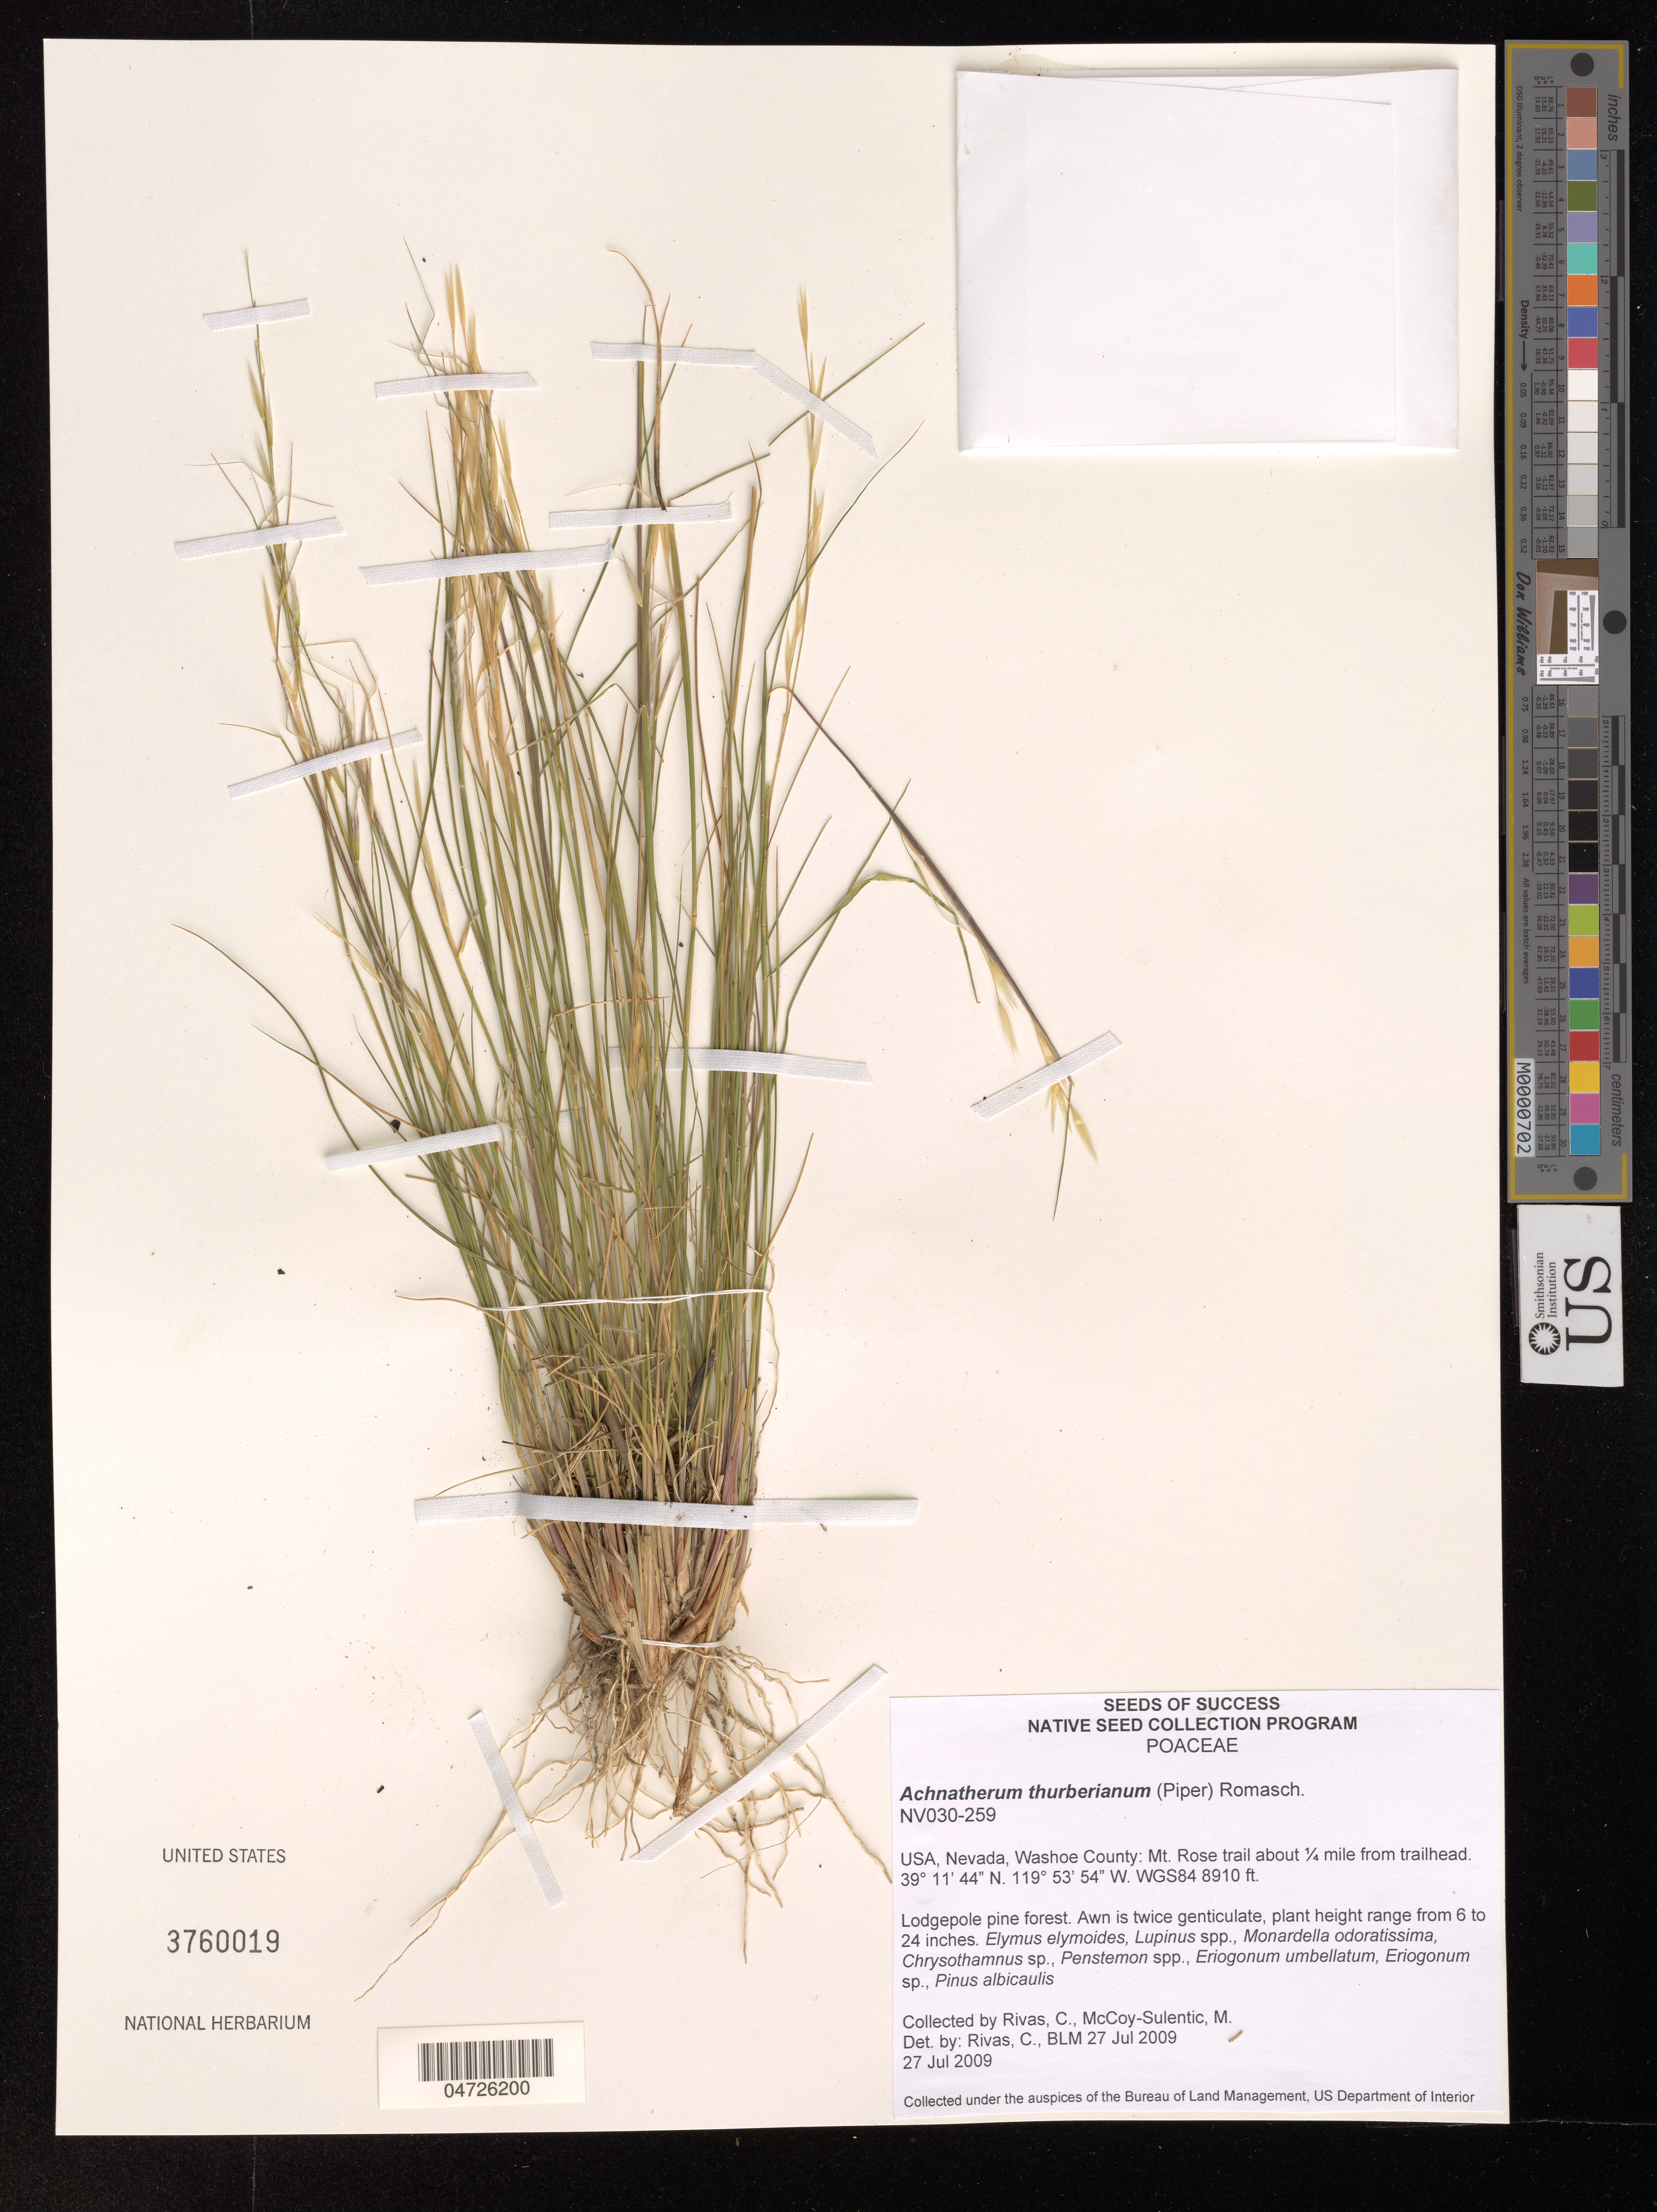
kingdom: Plantae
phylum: Tracheophyta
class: Liliopsida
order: Poales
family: Poaceae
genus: Achnatherum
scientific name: Achnatherum thurberianum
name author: (Piper) Barkworth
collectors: C. Rivas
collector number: NV030-259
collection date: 2009-07-27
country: United States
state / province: Nevada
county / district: Washoe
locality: Washoe County: Mt. Rose trail about ¼ mile from trailhead. WGS84.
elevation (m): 2716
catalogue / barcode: US 3760019